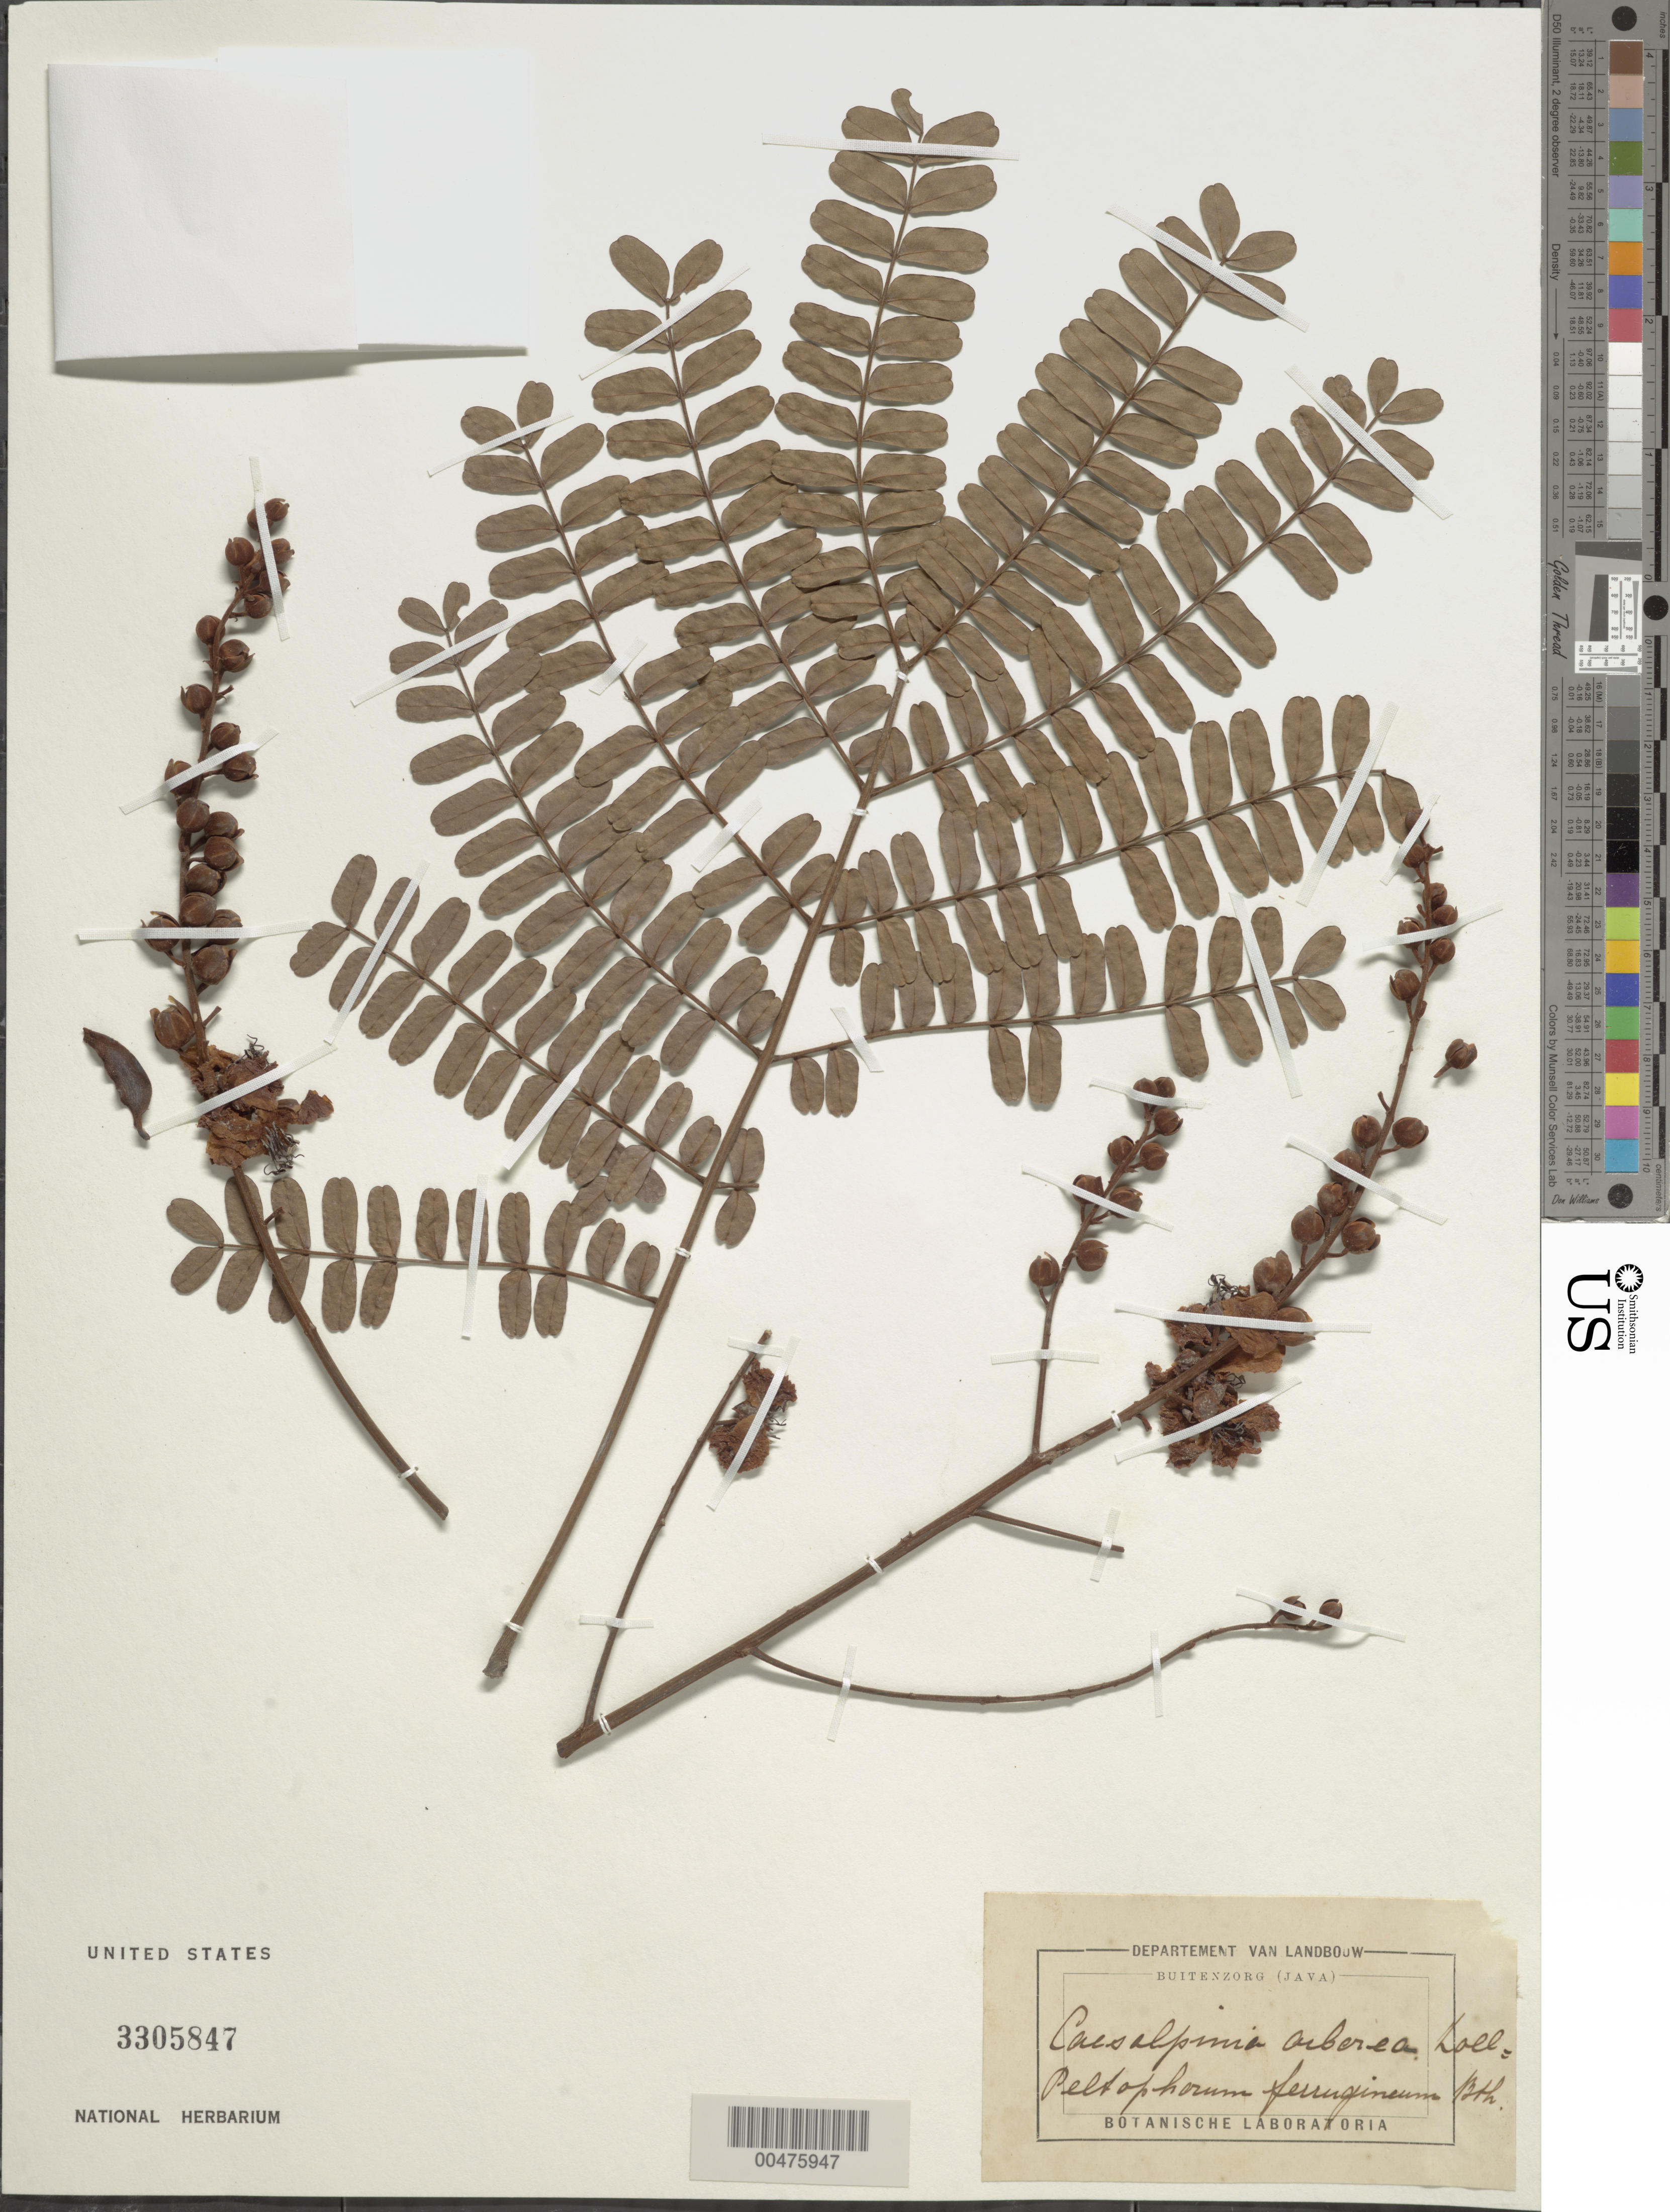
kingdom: Plantae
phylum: Tracheophyta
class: Magnoliopsida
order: Fabales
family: Fabaceae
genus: Peltophorum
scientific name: Peltophorum arboreum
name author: Burck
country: Indonesia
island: Java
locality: Buitenzorg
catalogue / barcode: US 33058471